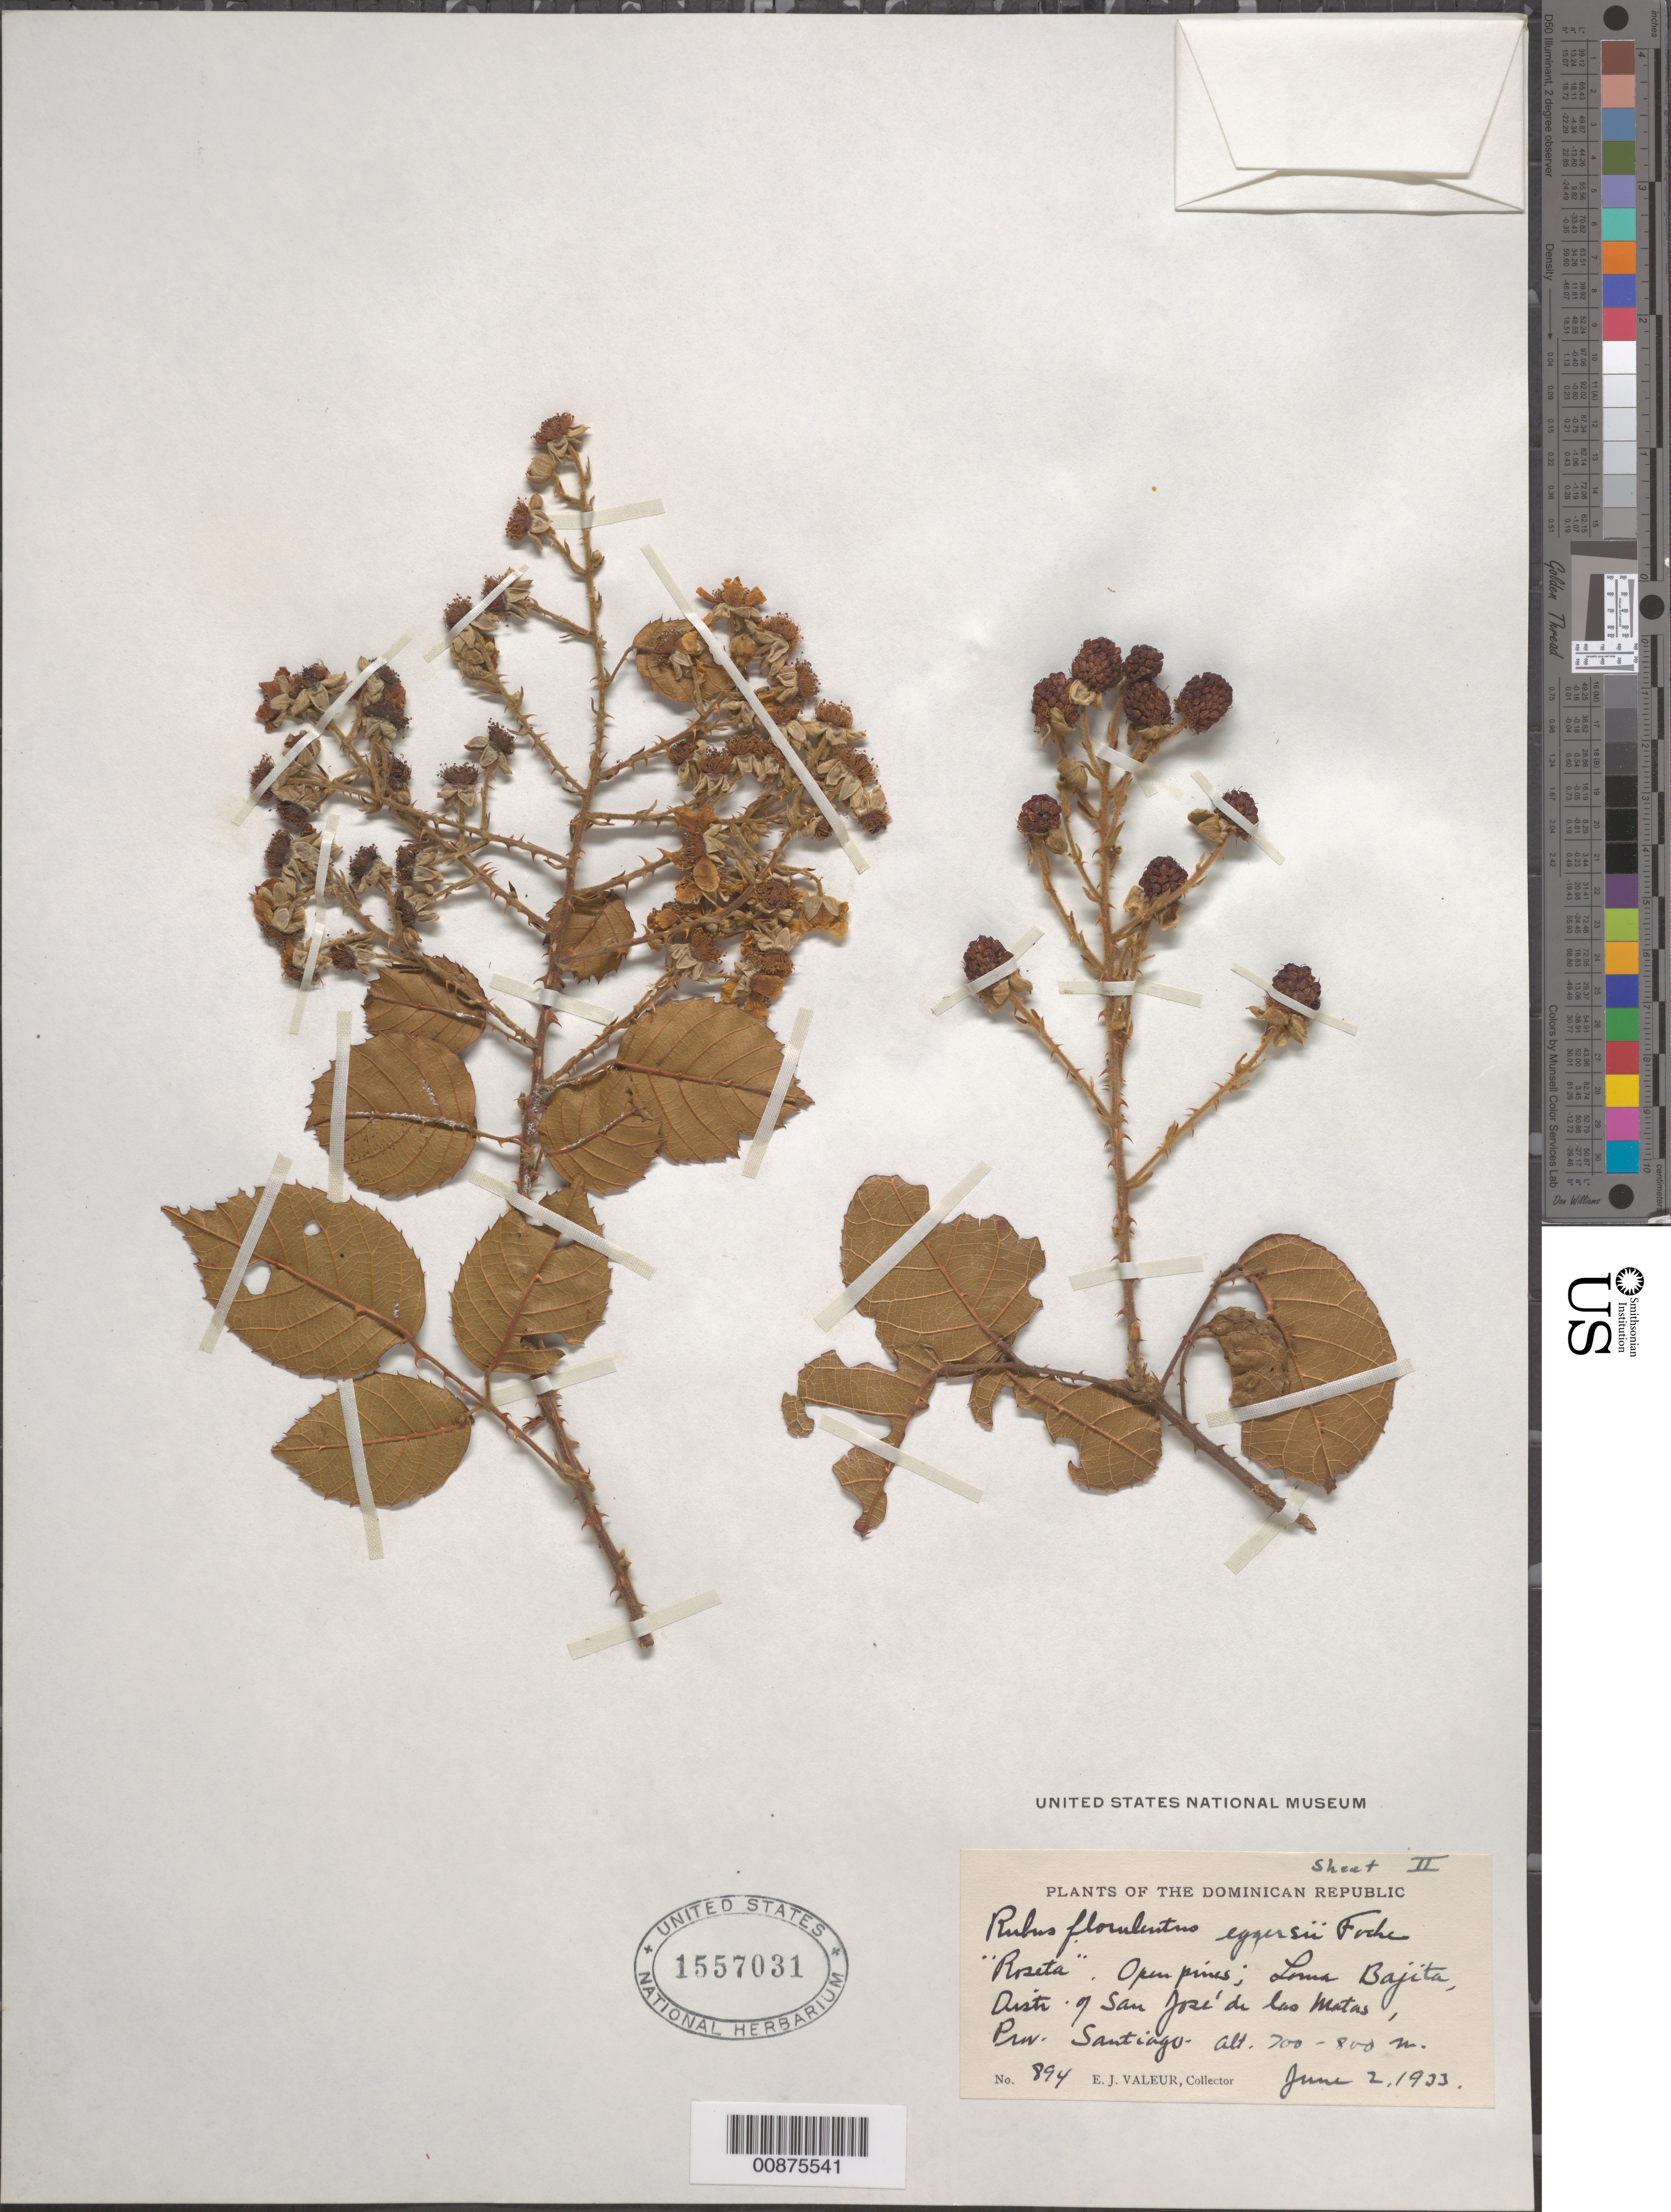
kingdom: Plantae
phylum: Tracheophyta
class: Magnoliopsida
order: Rosales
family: Rosaceae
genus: Rubus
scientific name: Rubus eggersii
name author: Rydb.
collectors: E. Valeur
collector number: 894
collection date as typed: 02 Jun 1933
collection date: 1933-06-02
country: Dominican Republic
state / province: Santiago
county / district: San José de las Matas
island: Hispaniola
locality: Loma Bajita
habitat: Open pines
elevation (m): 700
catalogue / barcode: US 1557031